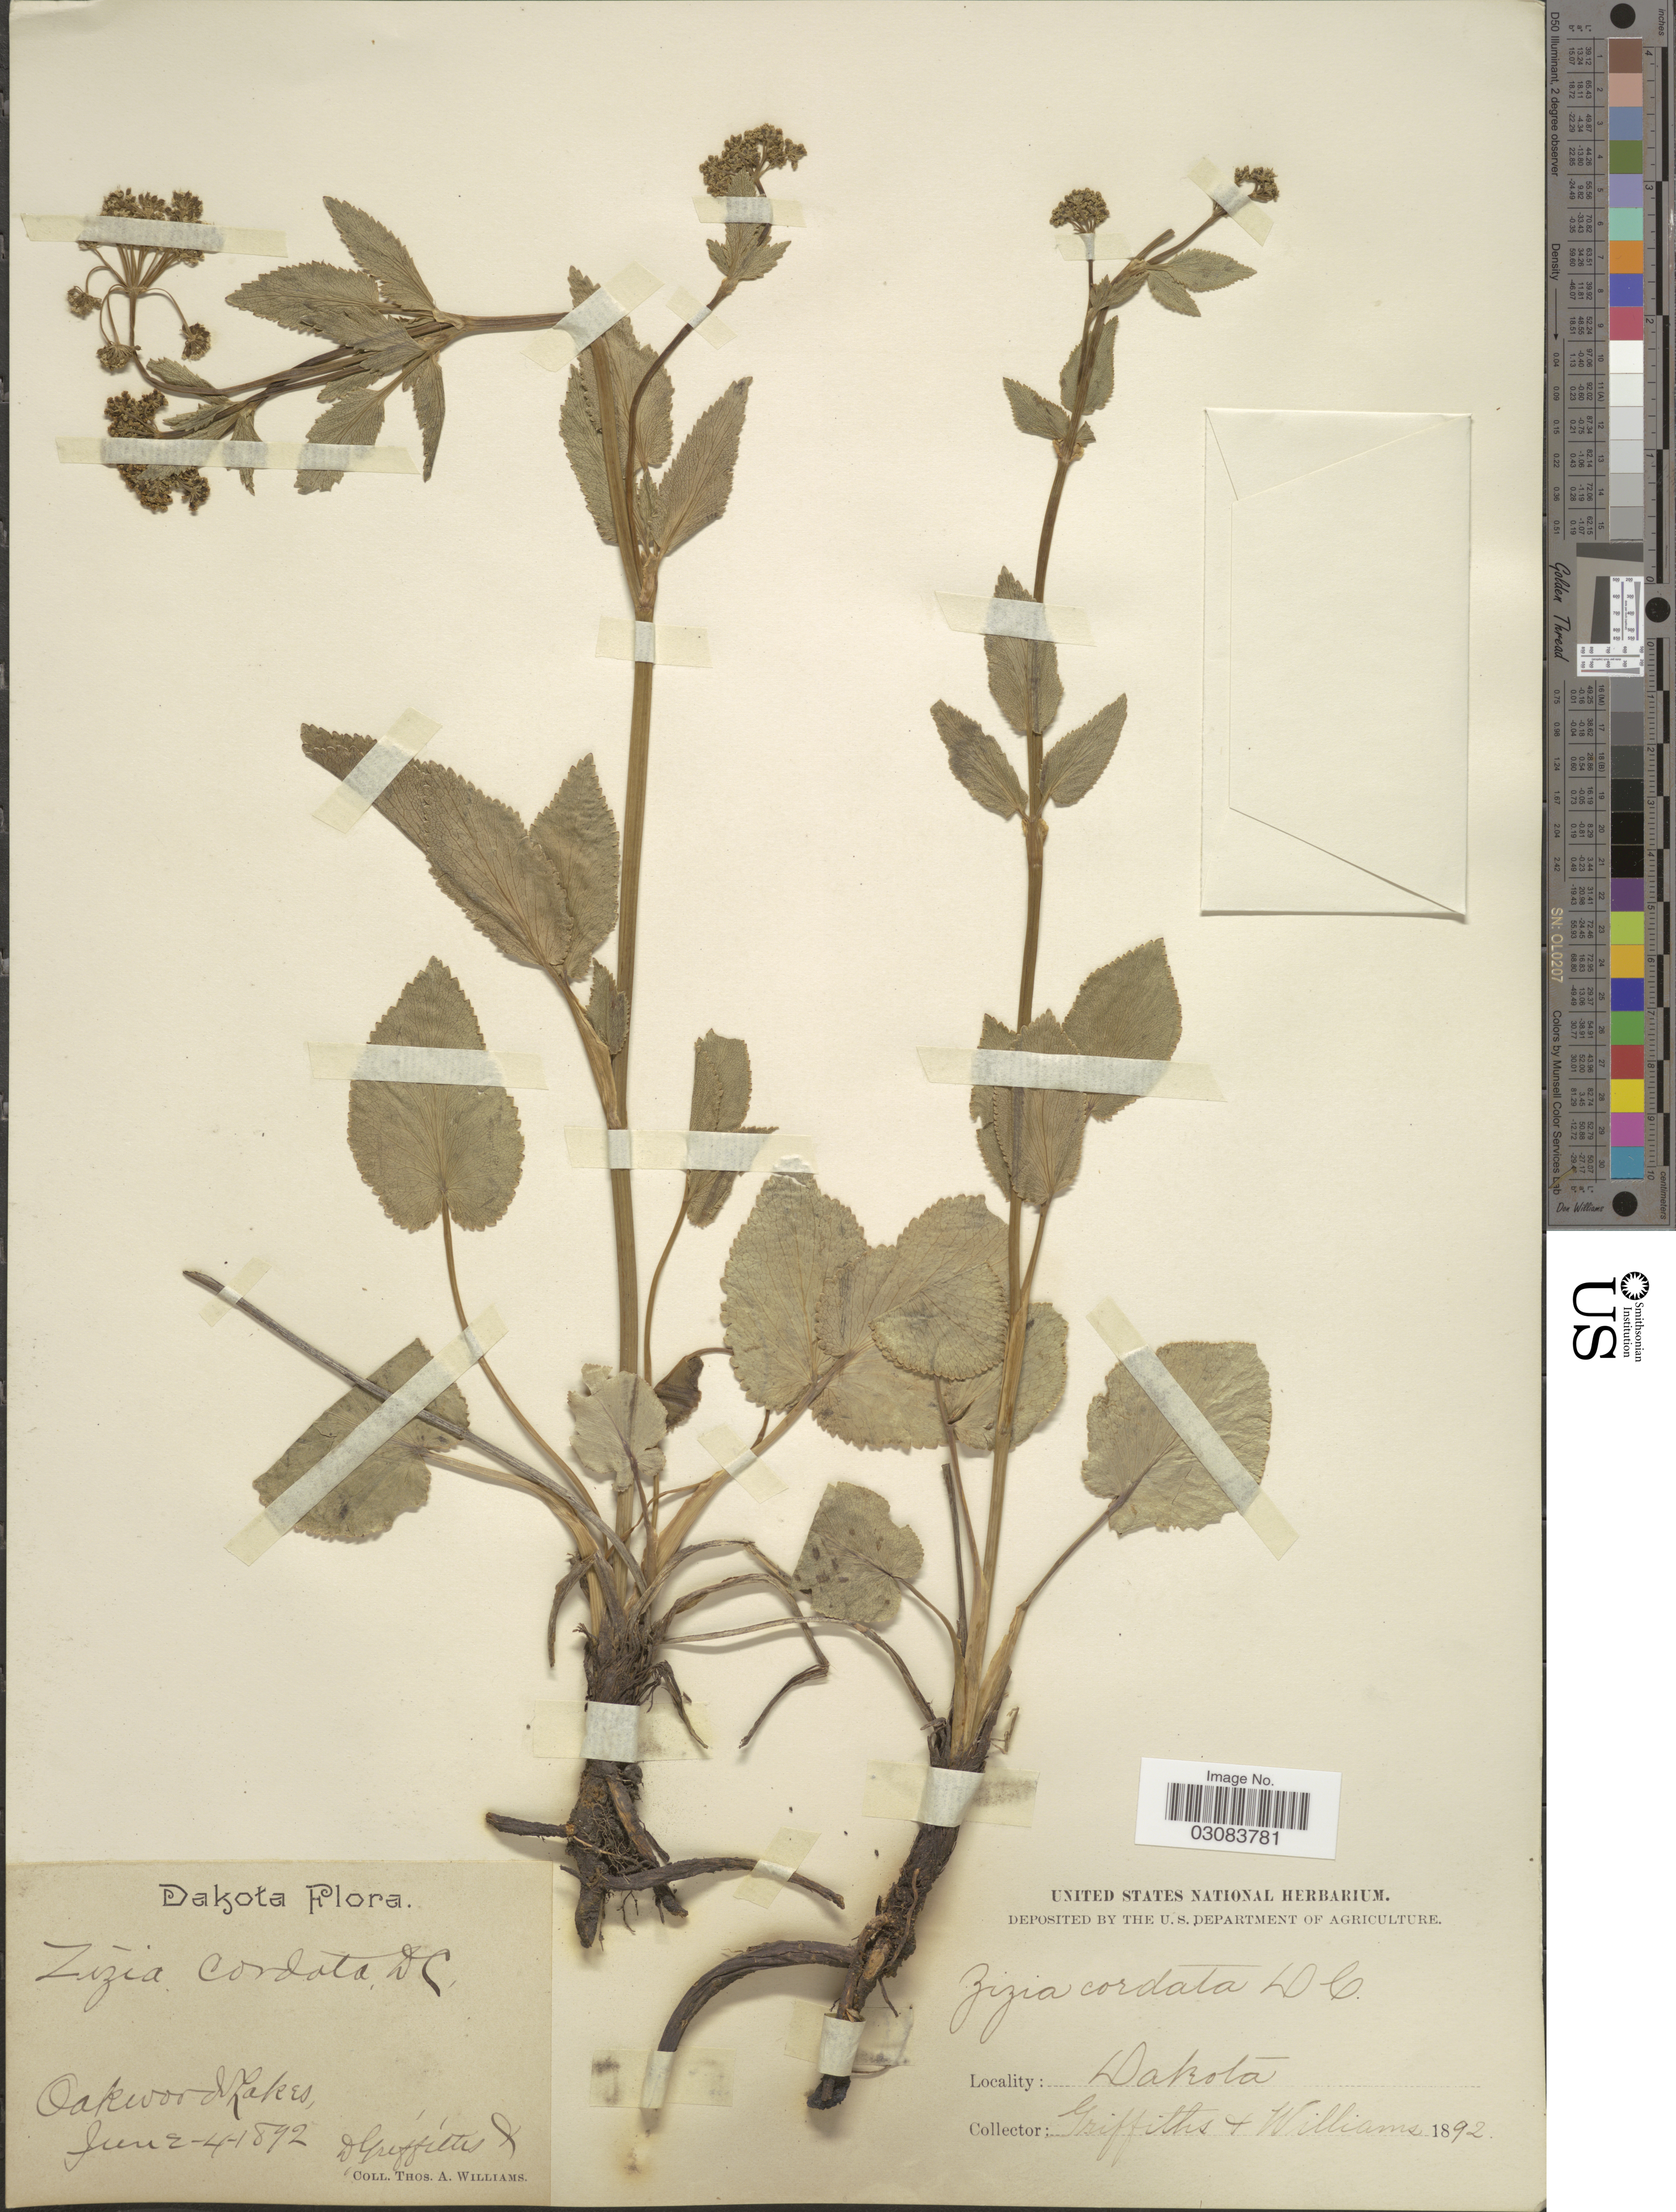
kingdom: Plantae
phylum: Tracheophyta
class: Magnoliopsida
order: Apiales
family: Apiaceae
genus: Zizia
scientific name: Zizia aptera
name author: (A. Gray) Fernald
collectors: D. Griffiths & T. A. Williams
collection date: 1892-06-04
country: United States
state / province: South Dakota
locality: Dakota, Oakwood Lakes.